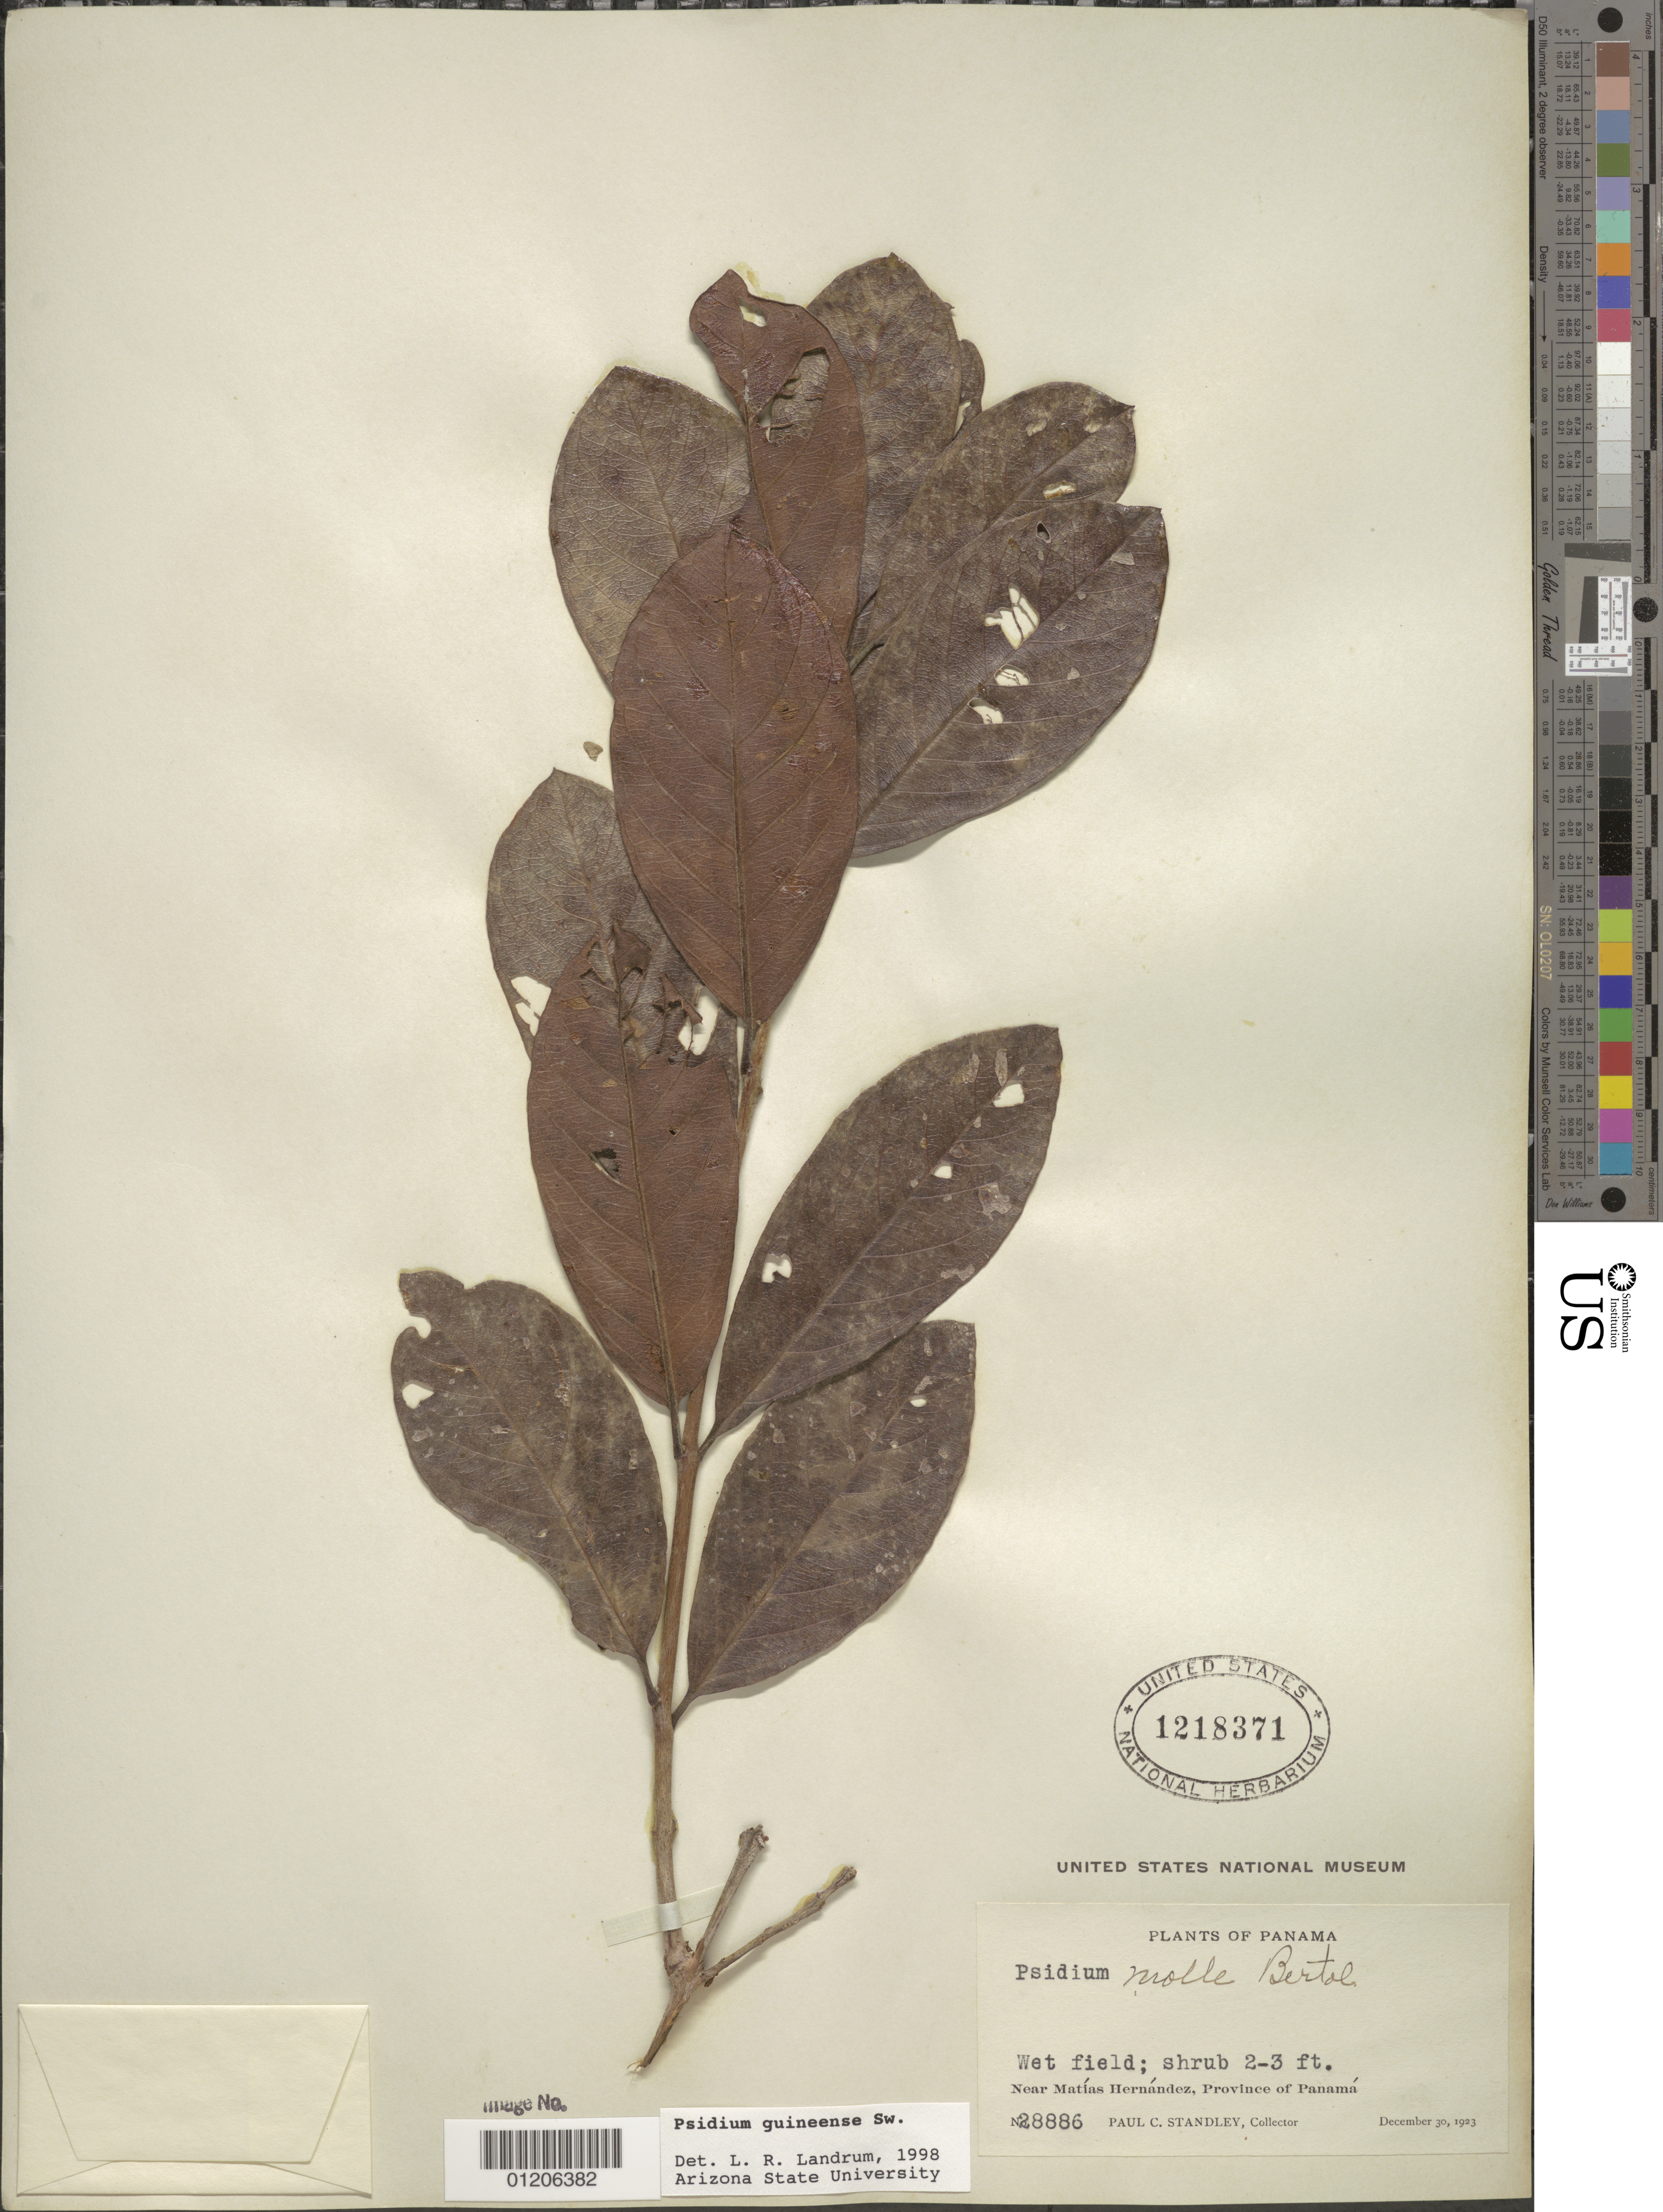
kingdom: Plantae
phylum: Tracheophyta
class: Magnoliopsida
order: Myrtales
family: Myrtaceae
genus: Psidium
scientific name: Psidium guineense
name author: Sw.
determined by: Landrum, L. R.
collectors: P. C. Standley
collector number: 28886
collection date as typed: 30 Dec 1923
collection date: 1923-12-30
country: Panama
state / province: Panamá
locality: Near Matias Hernandez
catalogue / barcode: US 1218371